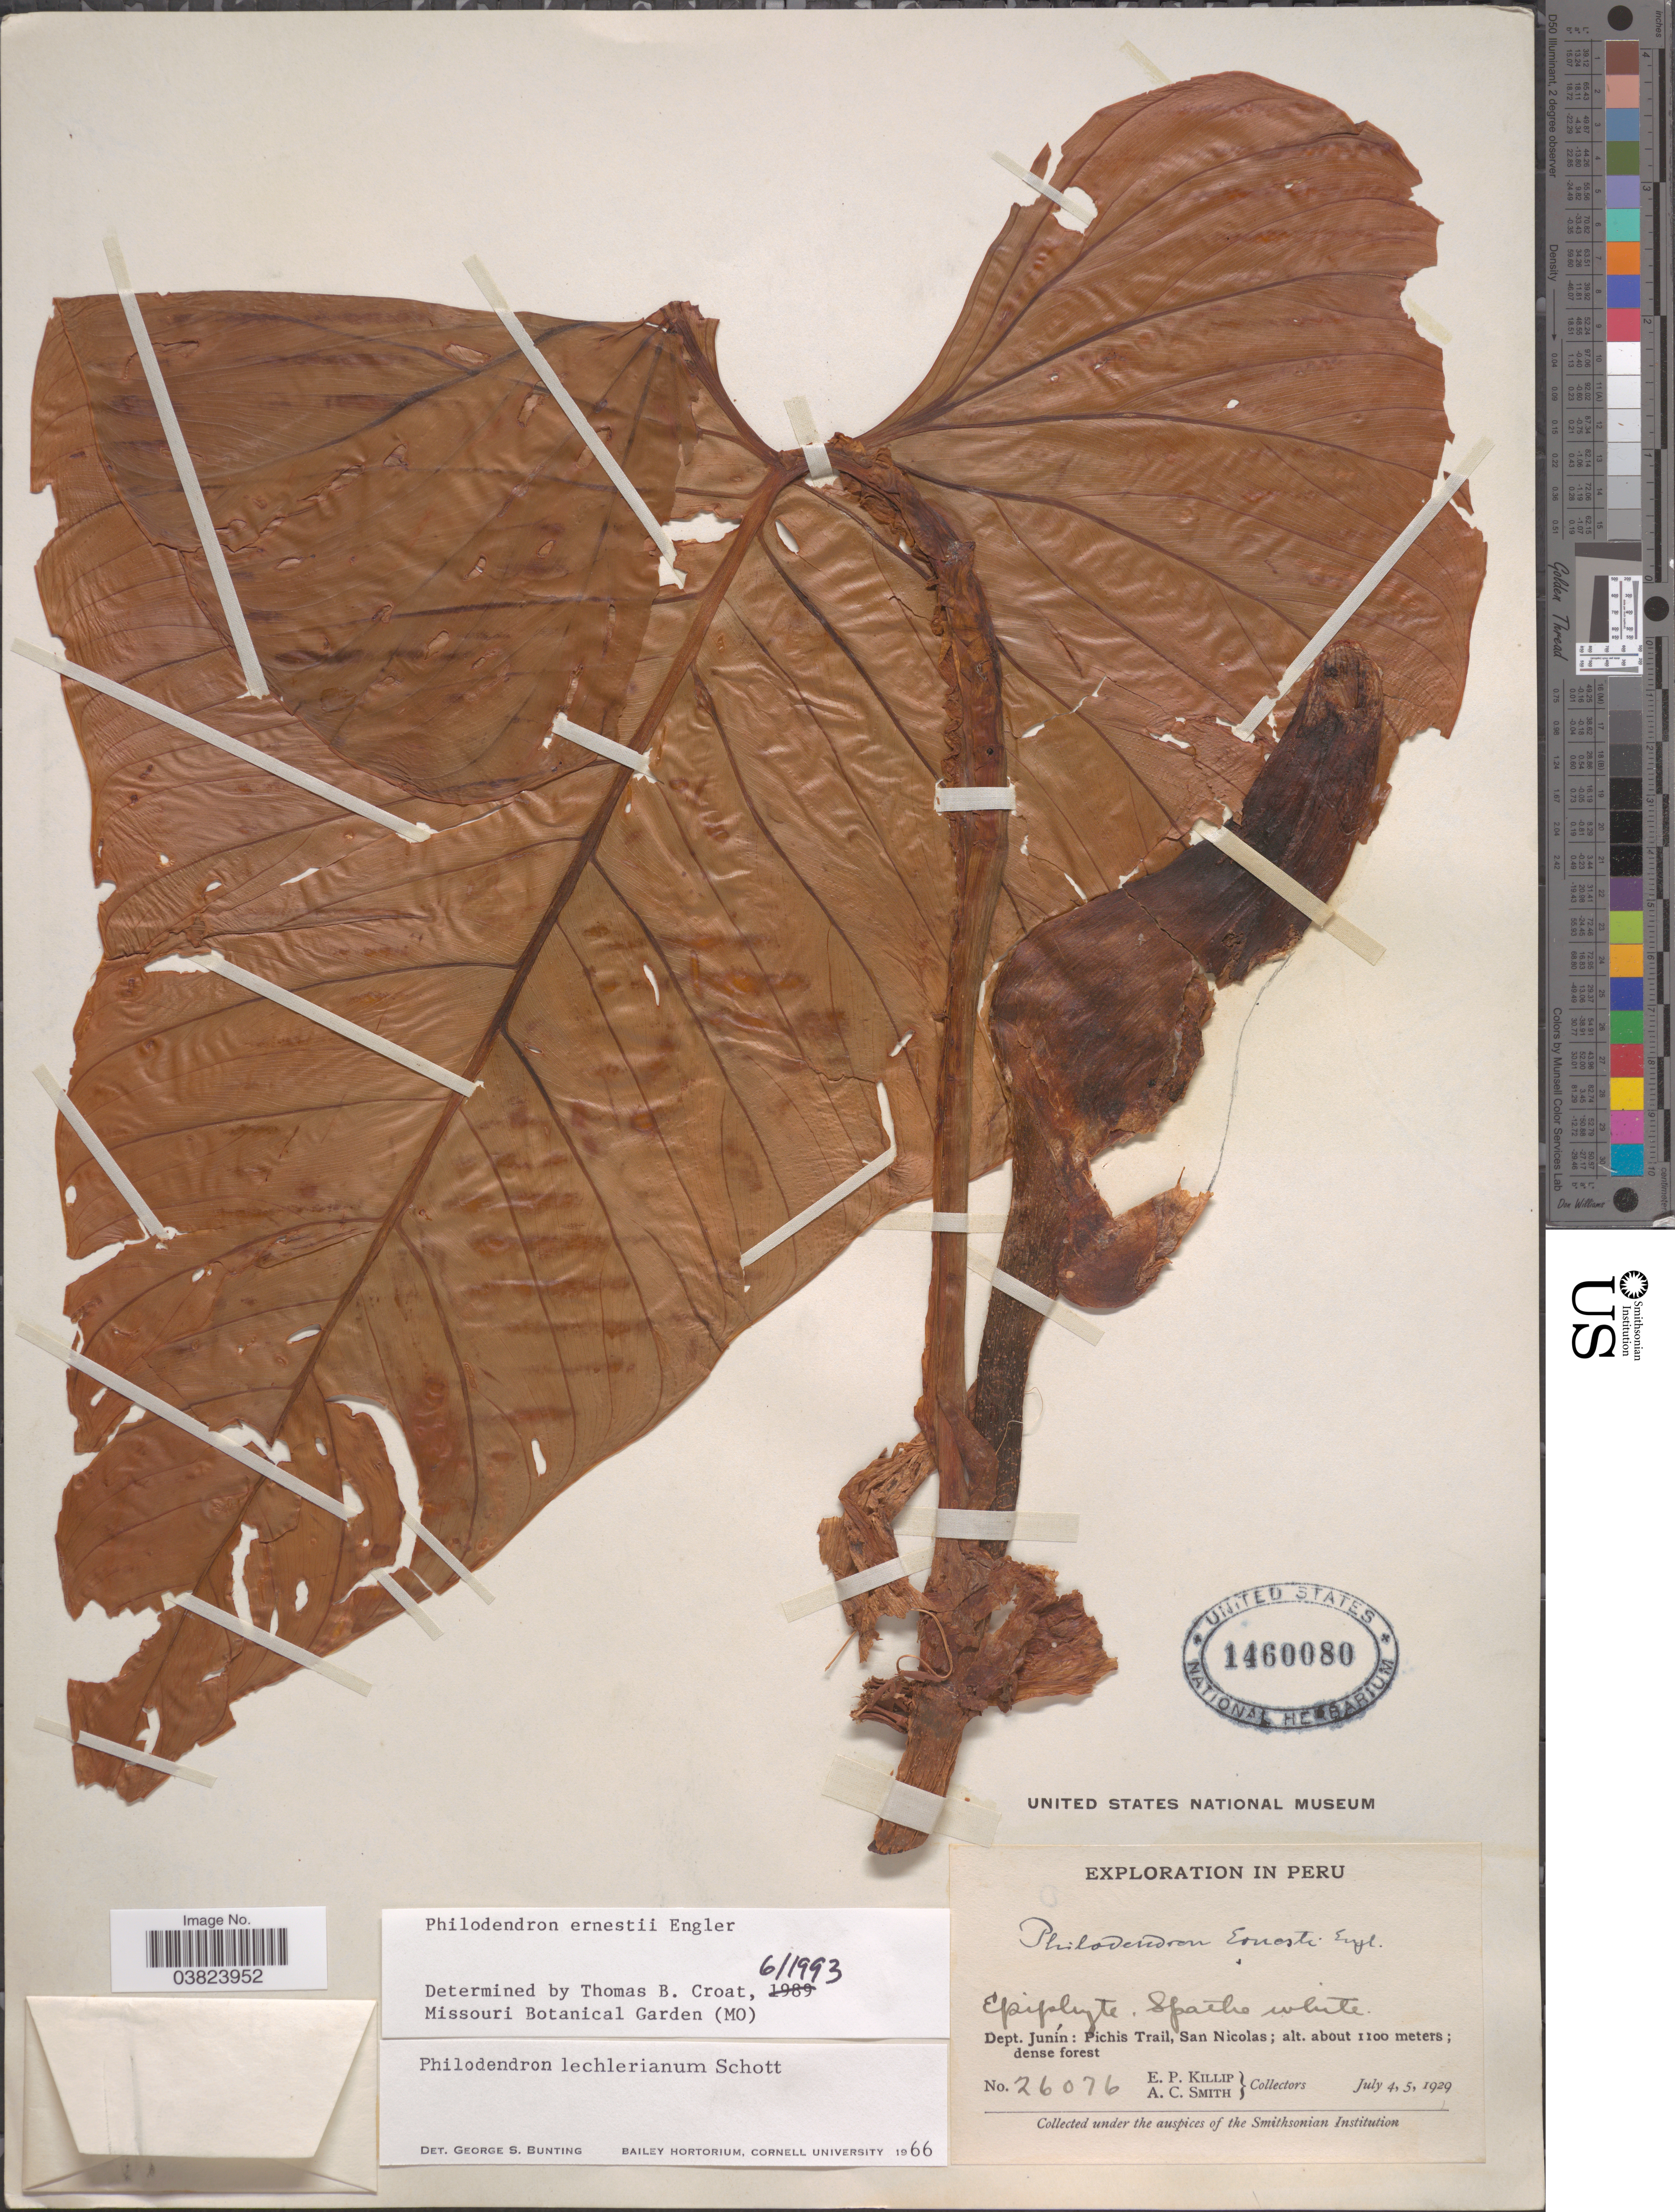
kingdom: Plantae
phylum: Tracheophyta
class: Liliopsida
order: Alismatales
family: Araceae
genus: Philodendron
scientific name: Philodendron erubescens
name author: K. Koch & Augustin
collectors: E. P. Killip & A. C. Smith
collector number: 26076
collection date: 1929-07-04/1929-07-05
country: Peru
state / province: Junín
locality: Dept. Junín: Pichis Trail, San Nicolas.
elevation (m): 1100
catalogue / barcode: US 1460080